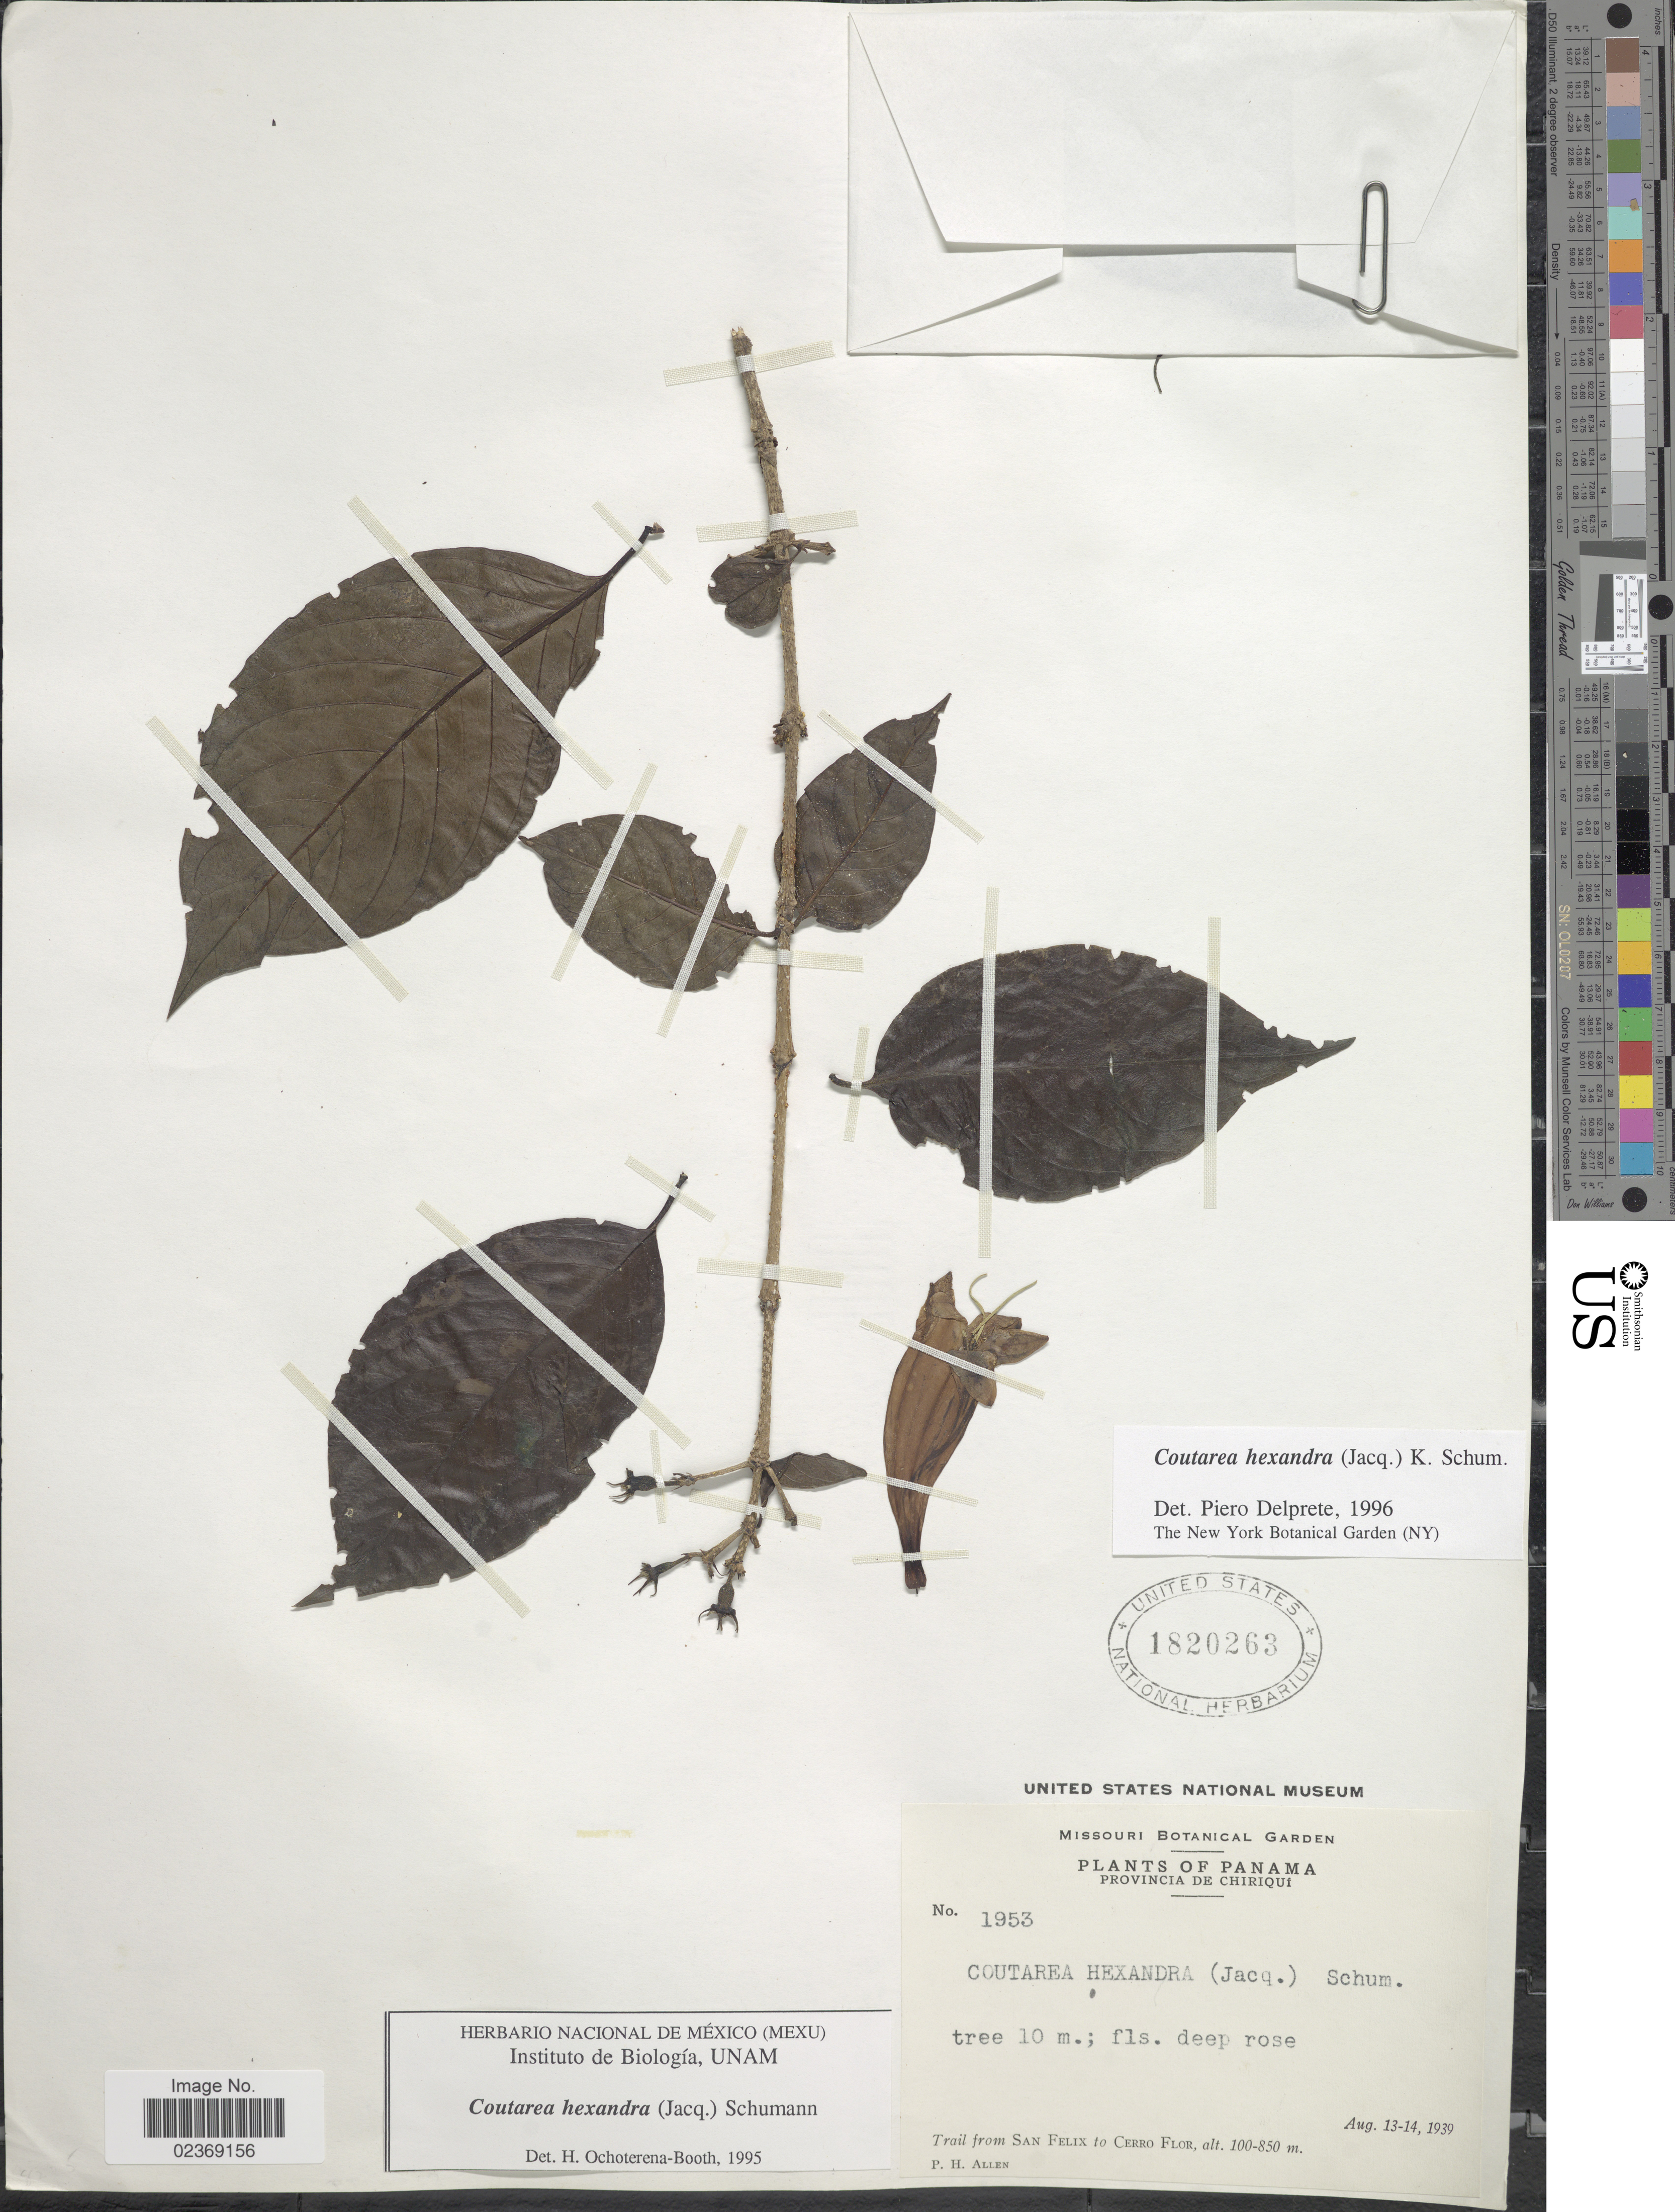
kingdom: Plantae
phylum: Tracheophyta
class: Magnoliopsida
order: Gentianales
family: Rubiaceae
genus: Coutarea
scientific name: Coutarea hexandra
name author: (Jacq.) K. Schum.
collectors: P. H. Allen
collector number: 1953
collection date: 1939-08-13/1939-08-14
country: Panama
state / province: Chiriqui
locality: Provincia de Chiriqui. Trail from San Felix to Cerro Flor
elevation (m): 100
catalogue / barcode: US 1820263